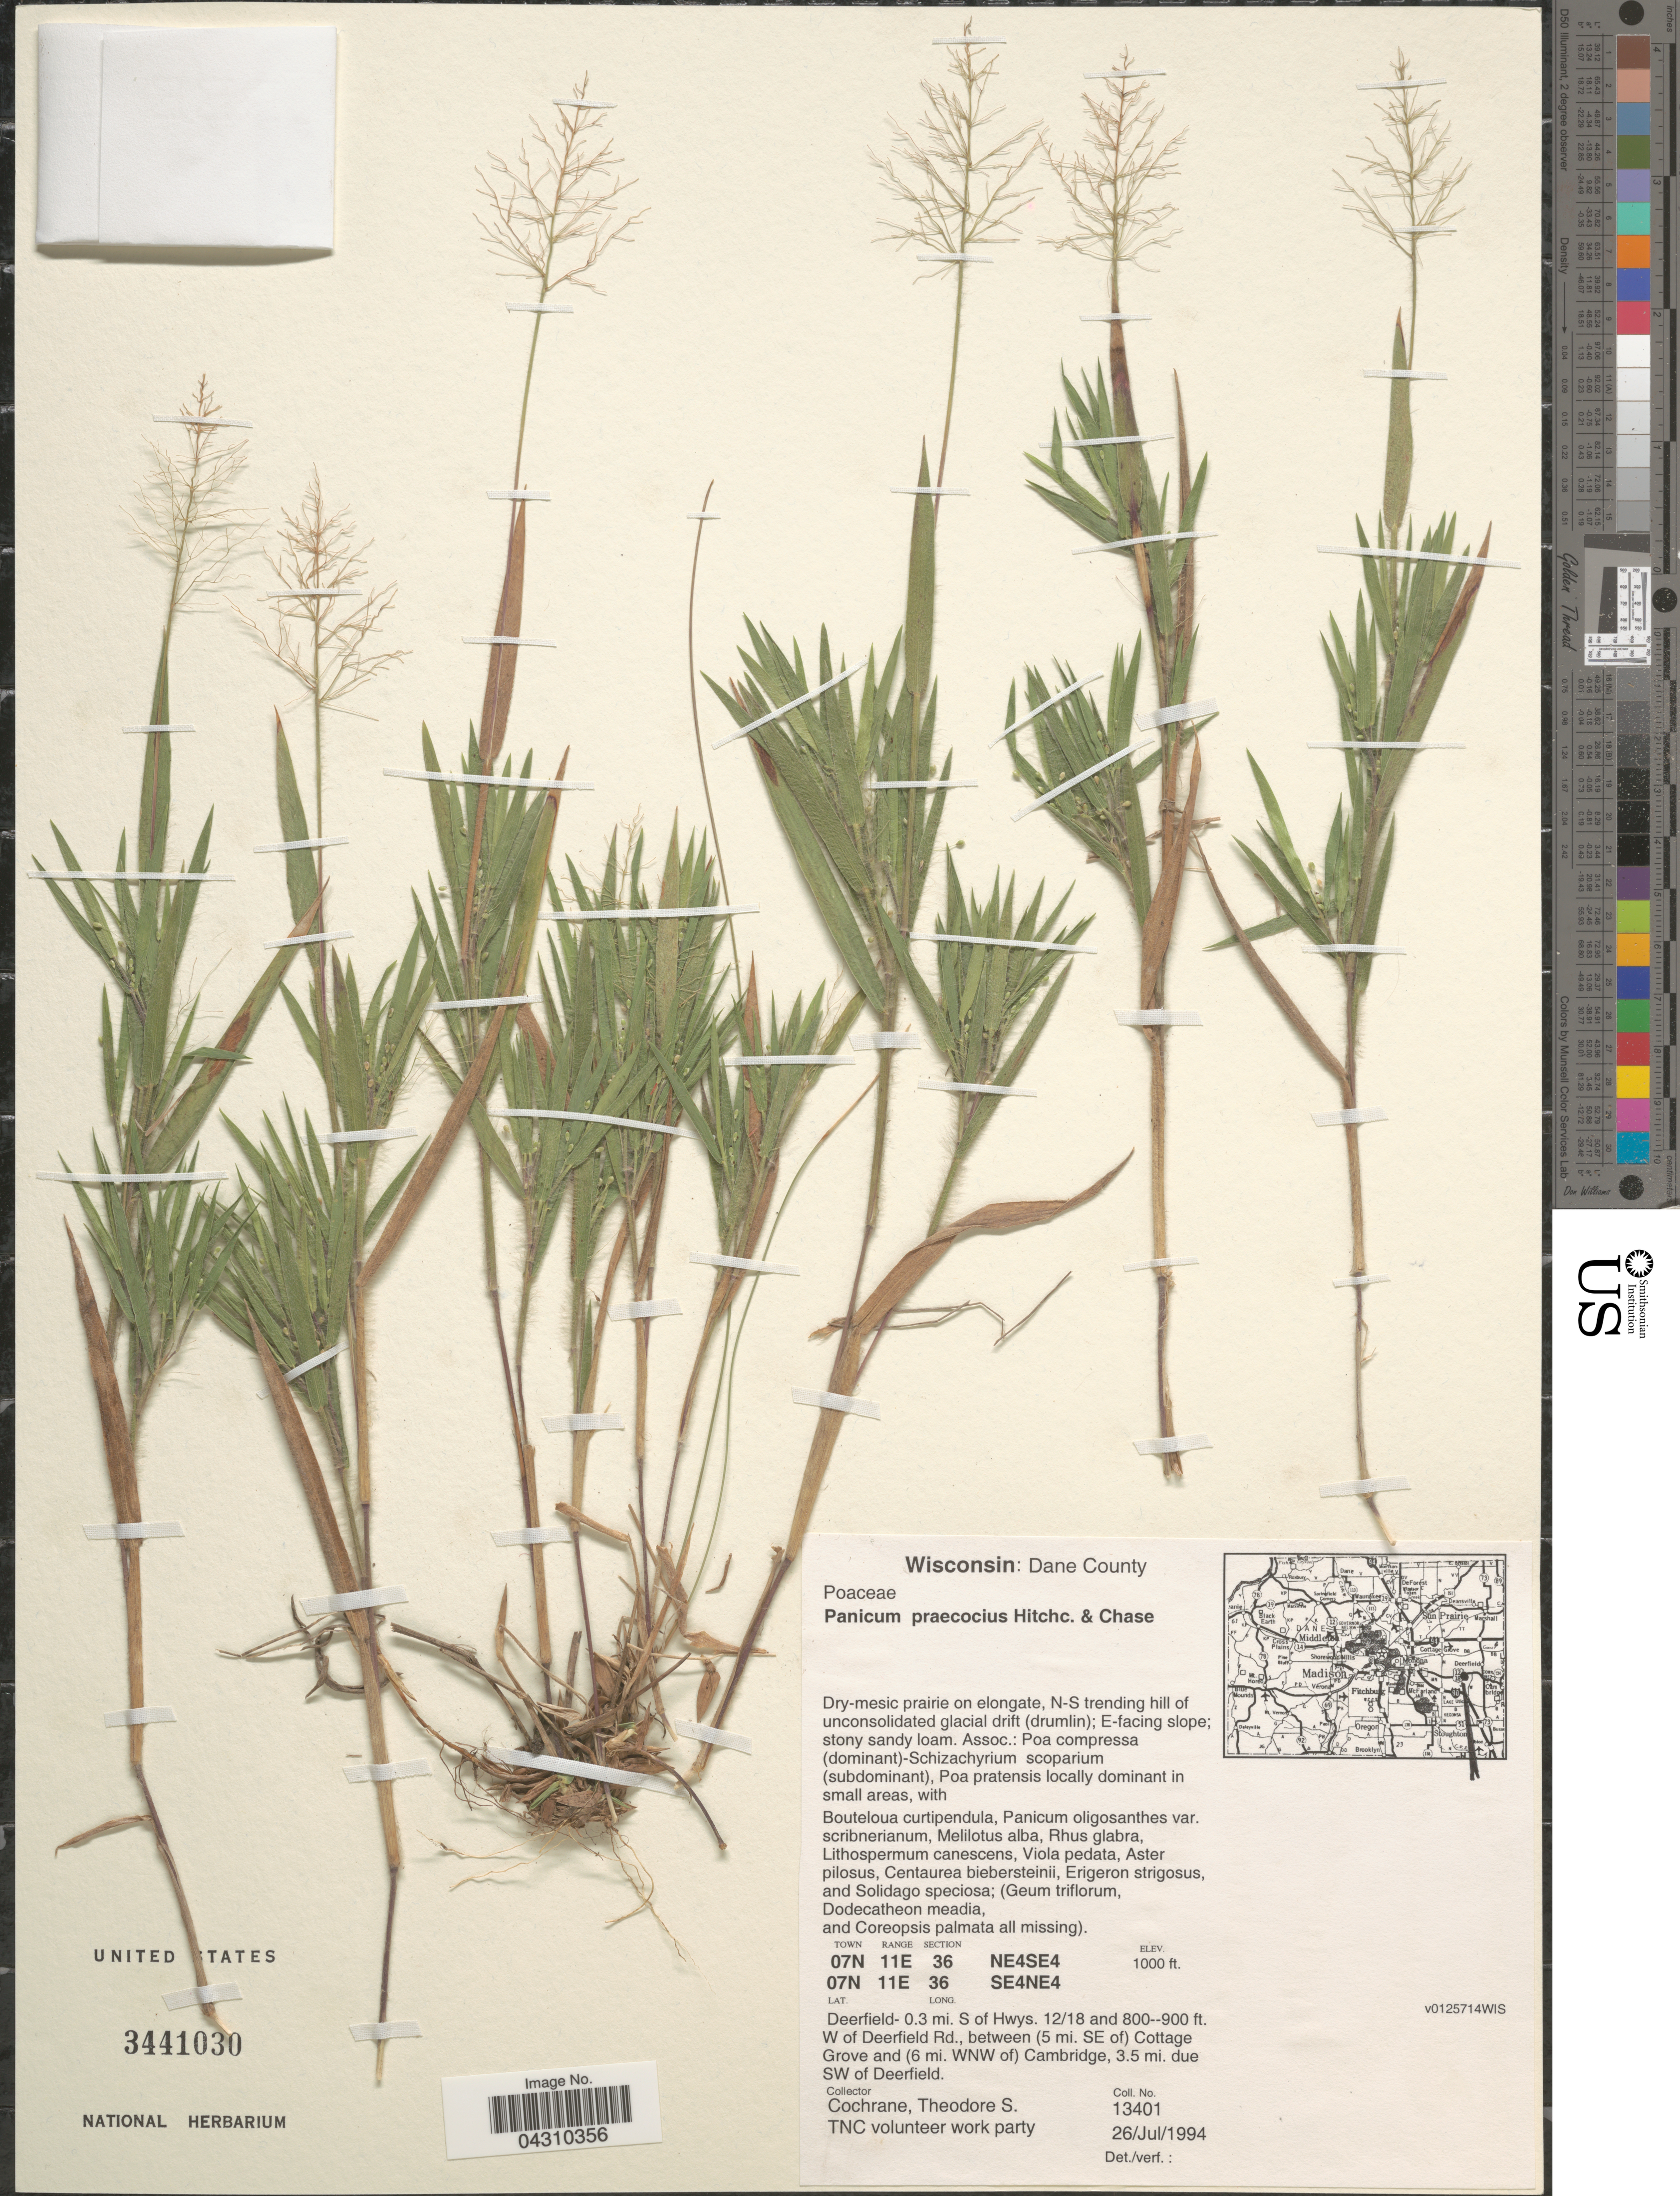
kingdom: Plantae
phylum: Tracheophyta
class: Liliopsida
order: Poales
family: Poaceae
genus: Dichanthelium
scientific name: Dichanthelium acuminatum var. acuminatum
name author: (Sw.) Gould & C.A. Clark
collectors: T. S. Cochrane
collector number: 13401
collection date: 1994-07-26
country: United States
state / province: Wisconsin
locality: Dane County. Dry-mesic prairie on elongate, N-S trending hill of unconsolidated glacial drift (drumlin); E-facing slope; stony sandy loam. Town 07N Range 11E Section 36 NE4SE4. Town 07N Range 11E Section 36 SE4NE4. Deerfield- 0.3 mi. S of Hwys. 12/18. W of Deerfield Rd., between (5 mi. SE of) Cottage Grove and (6 mi. WNW of) Cambridge, 3.5 mi. due SW of Deerfield.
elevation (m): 305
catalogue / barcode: US 3441030